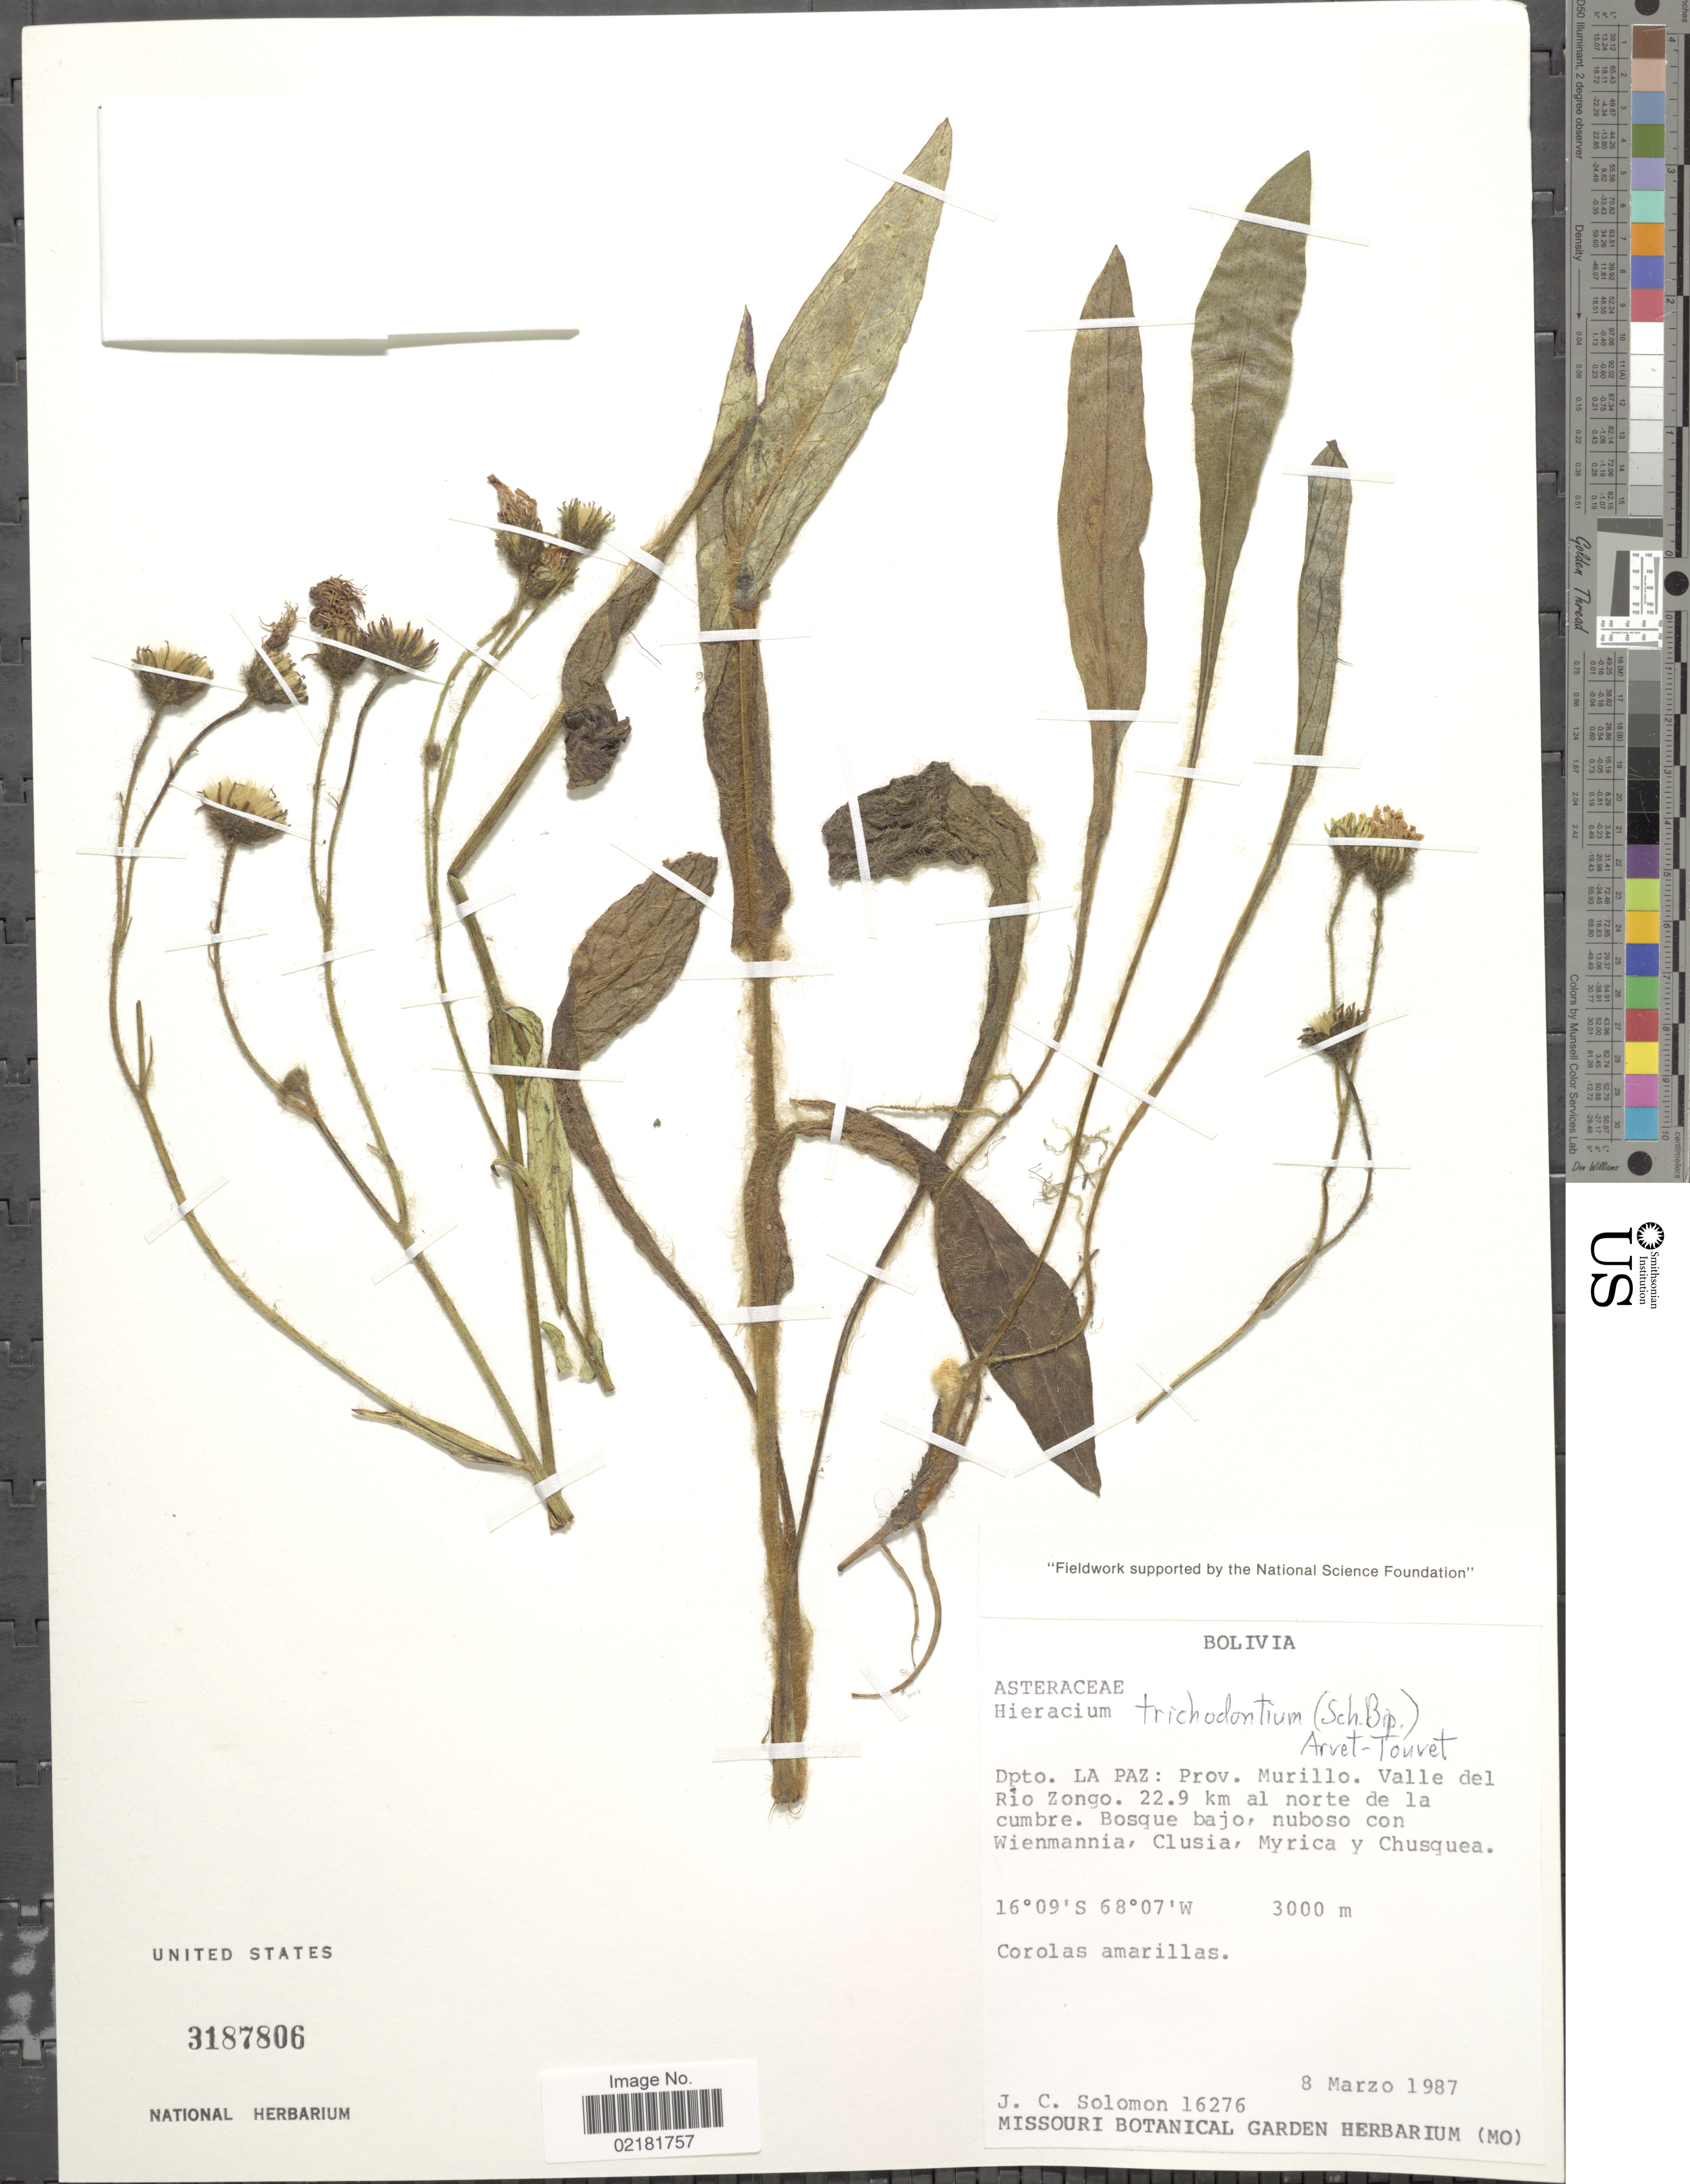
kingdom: Plantae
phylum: Tracheophyta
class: Magnoliopsida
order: Asterales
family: Asteraceae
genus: Hieracium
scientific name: Hieracium trichodontum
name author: (Sch. Bip.) Arvet-Touvet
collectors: J. C. Solomon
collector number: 16276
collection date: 1987-03-08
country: Bolivia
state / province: La Paz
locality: Prov. Murillo, Valle del Rio Zongo, 22.9 km al norte de la cumbre.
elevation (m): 3000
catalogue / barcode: US 3187806